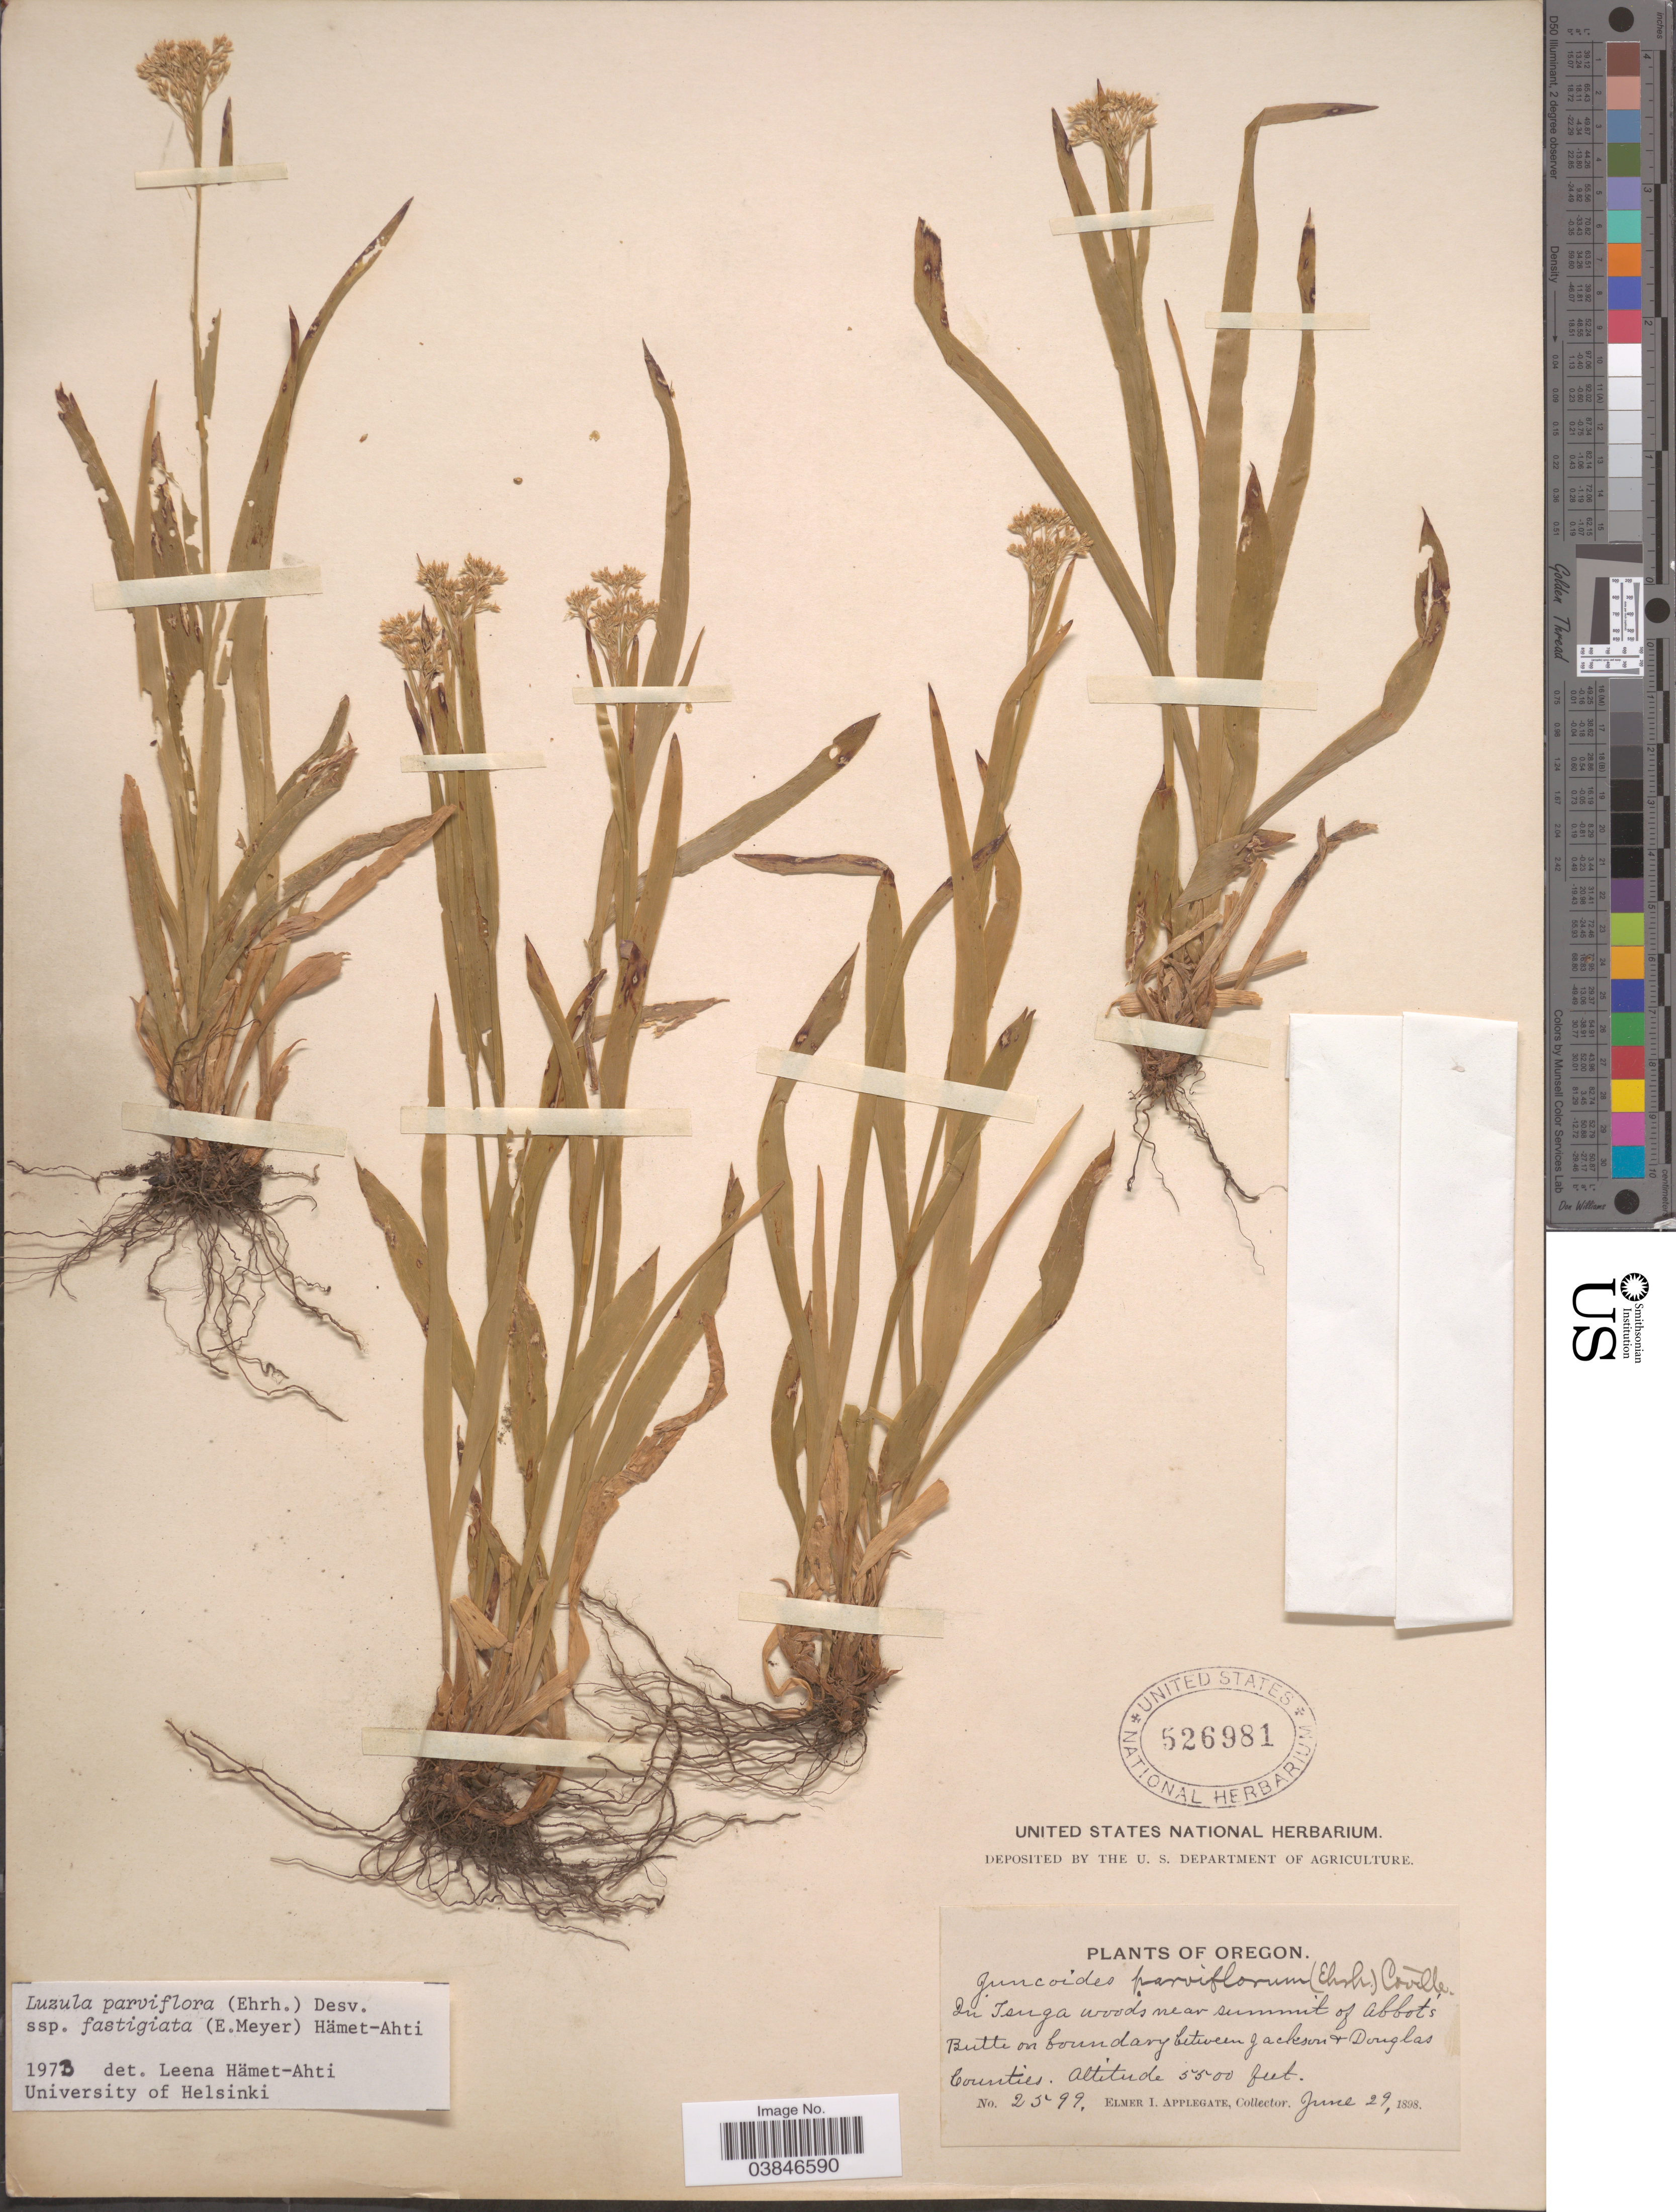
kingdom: Plantae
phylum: Tracheophyta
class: Liliopsida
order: Poales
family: Juncaceae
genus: Luzula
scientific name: Luzula parviflora subsp. fastigiata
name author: Buchenau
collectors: E. I. Applegate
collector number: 2599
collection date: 1898-06-29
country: United States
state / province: Oregon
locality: In Tsuga woods near summit of Abbot's Butte on boundary between Jackson + Douglas Counties.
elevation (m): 1676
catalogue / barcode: US 526981